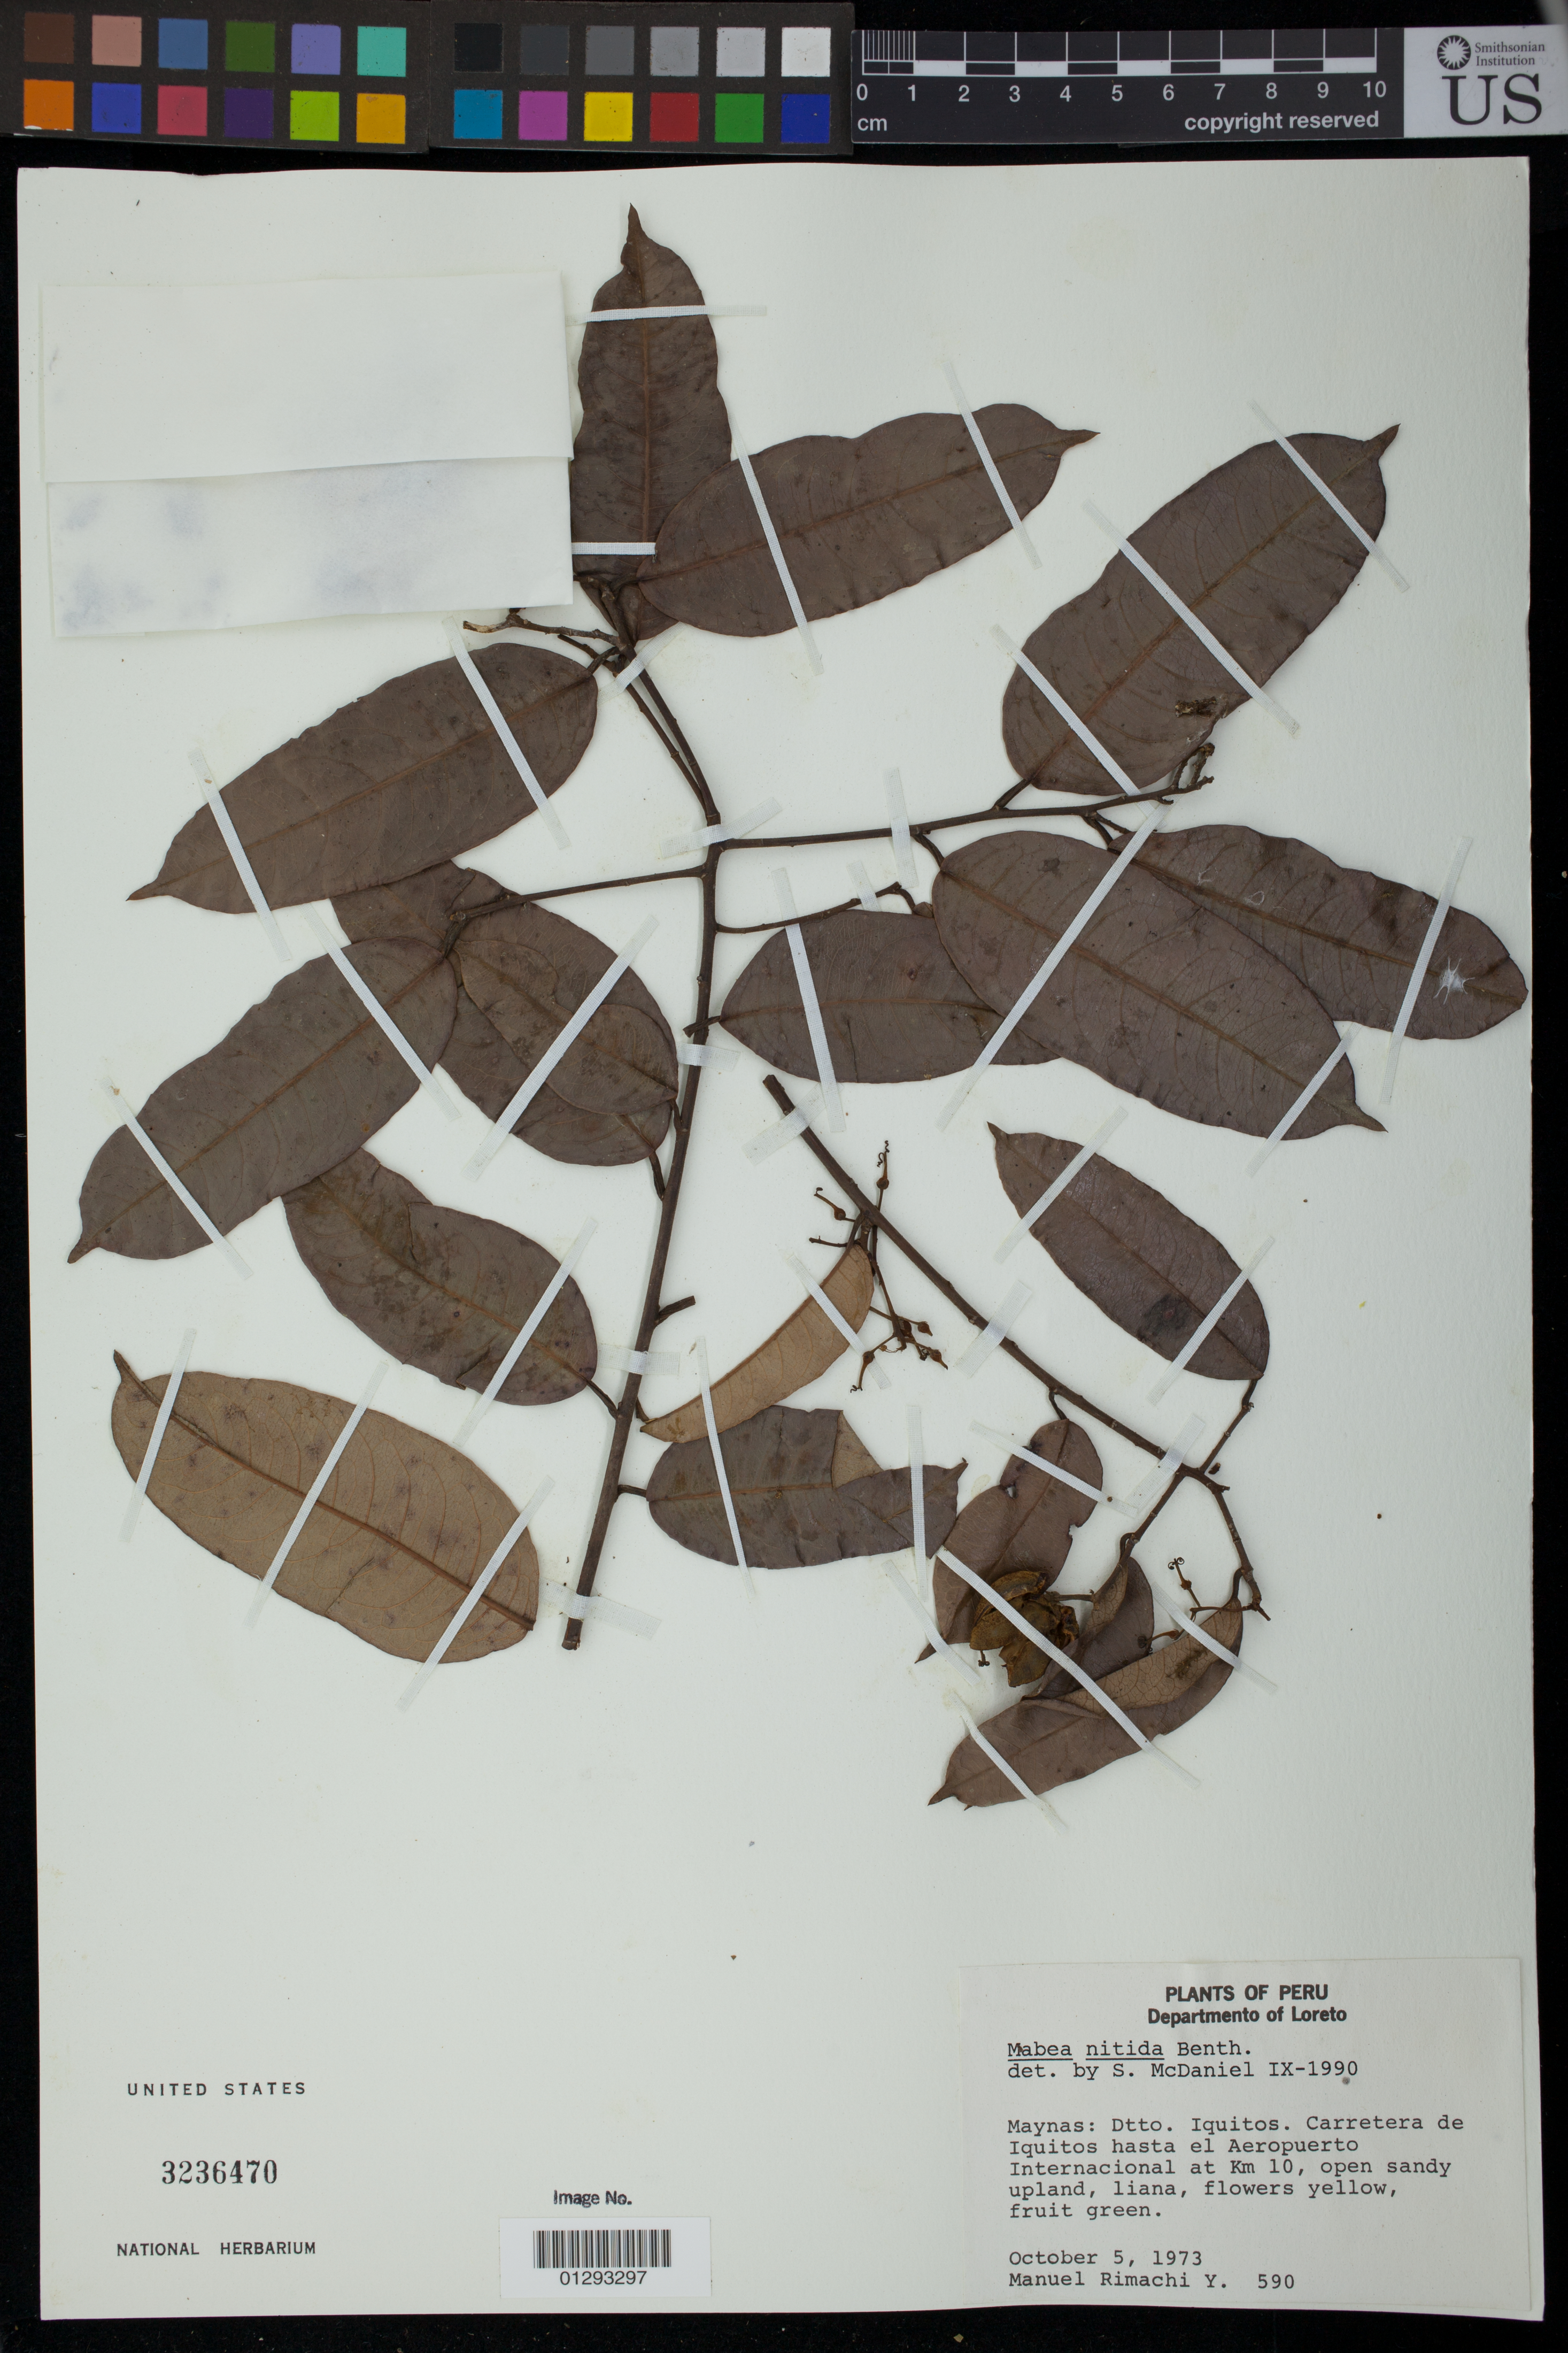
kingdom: Plantae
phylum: Tracheophyta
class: Magnoliopsida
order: Malpighiales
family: Euphorbiaceae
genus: Mabea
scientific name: Mabea nitida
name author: Spruce ex Benth.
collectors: M. Rimachi Y.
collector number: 590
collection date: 1973-10-05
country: Peru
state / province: Loreto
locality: Maynas: Dtto. Inquitos. Carretera de Iquitos hasta el Aeropuerto Internacional at Km 10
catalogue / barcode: US 3236470